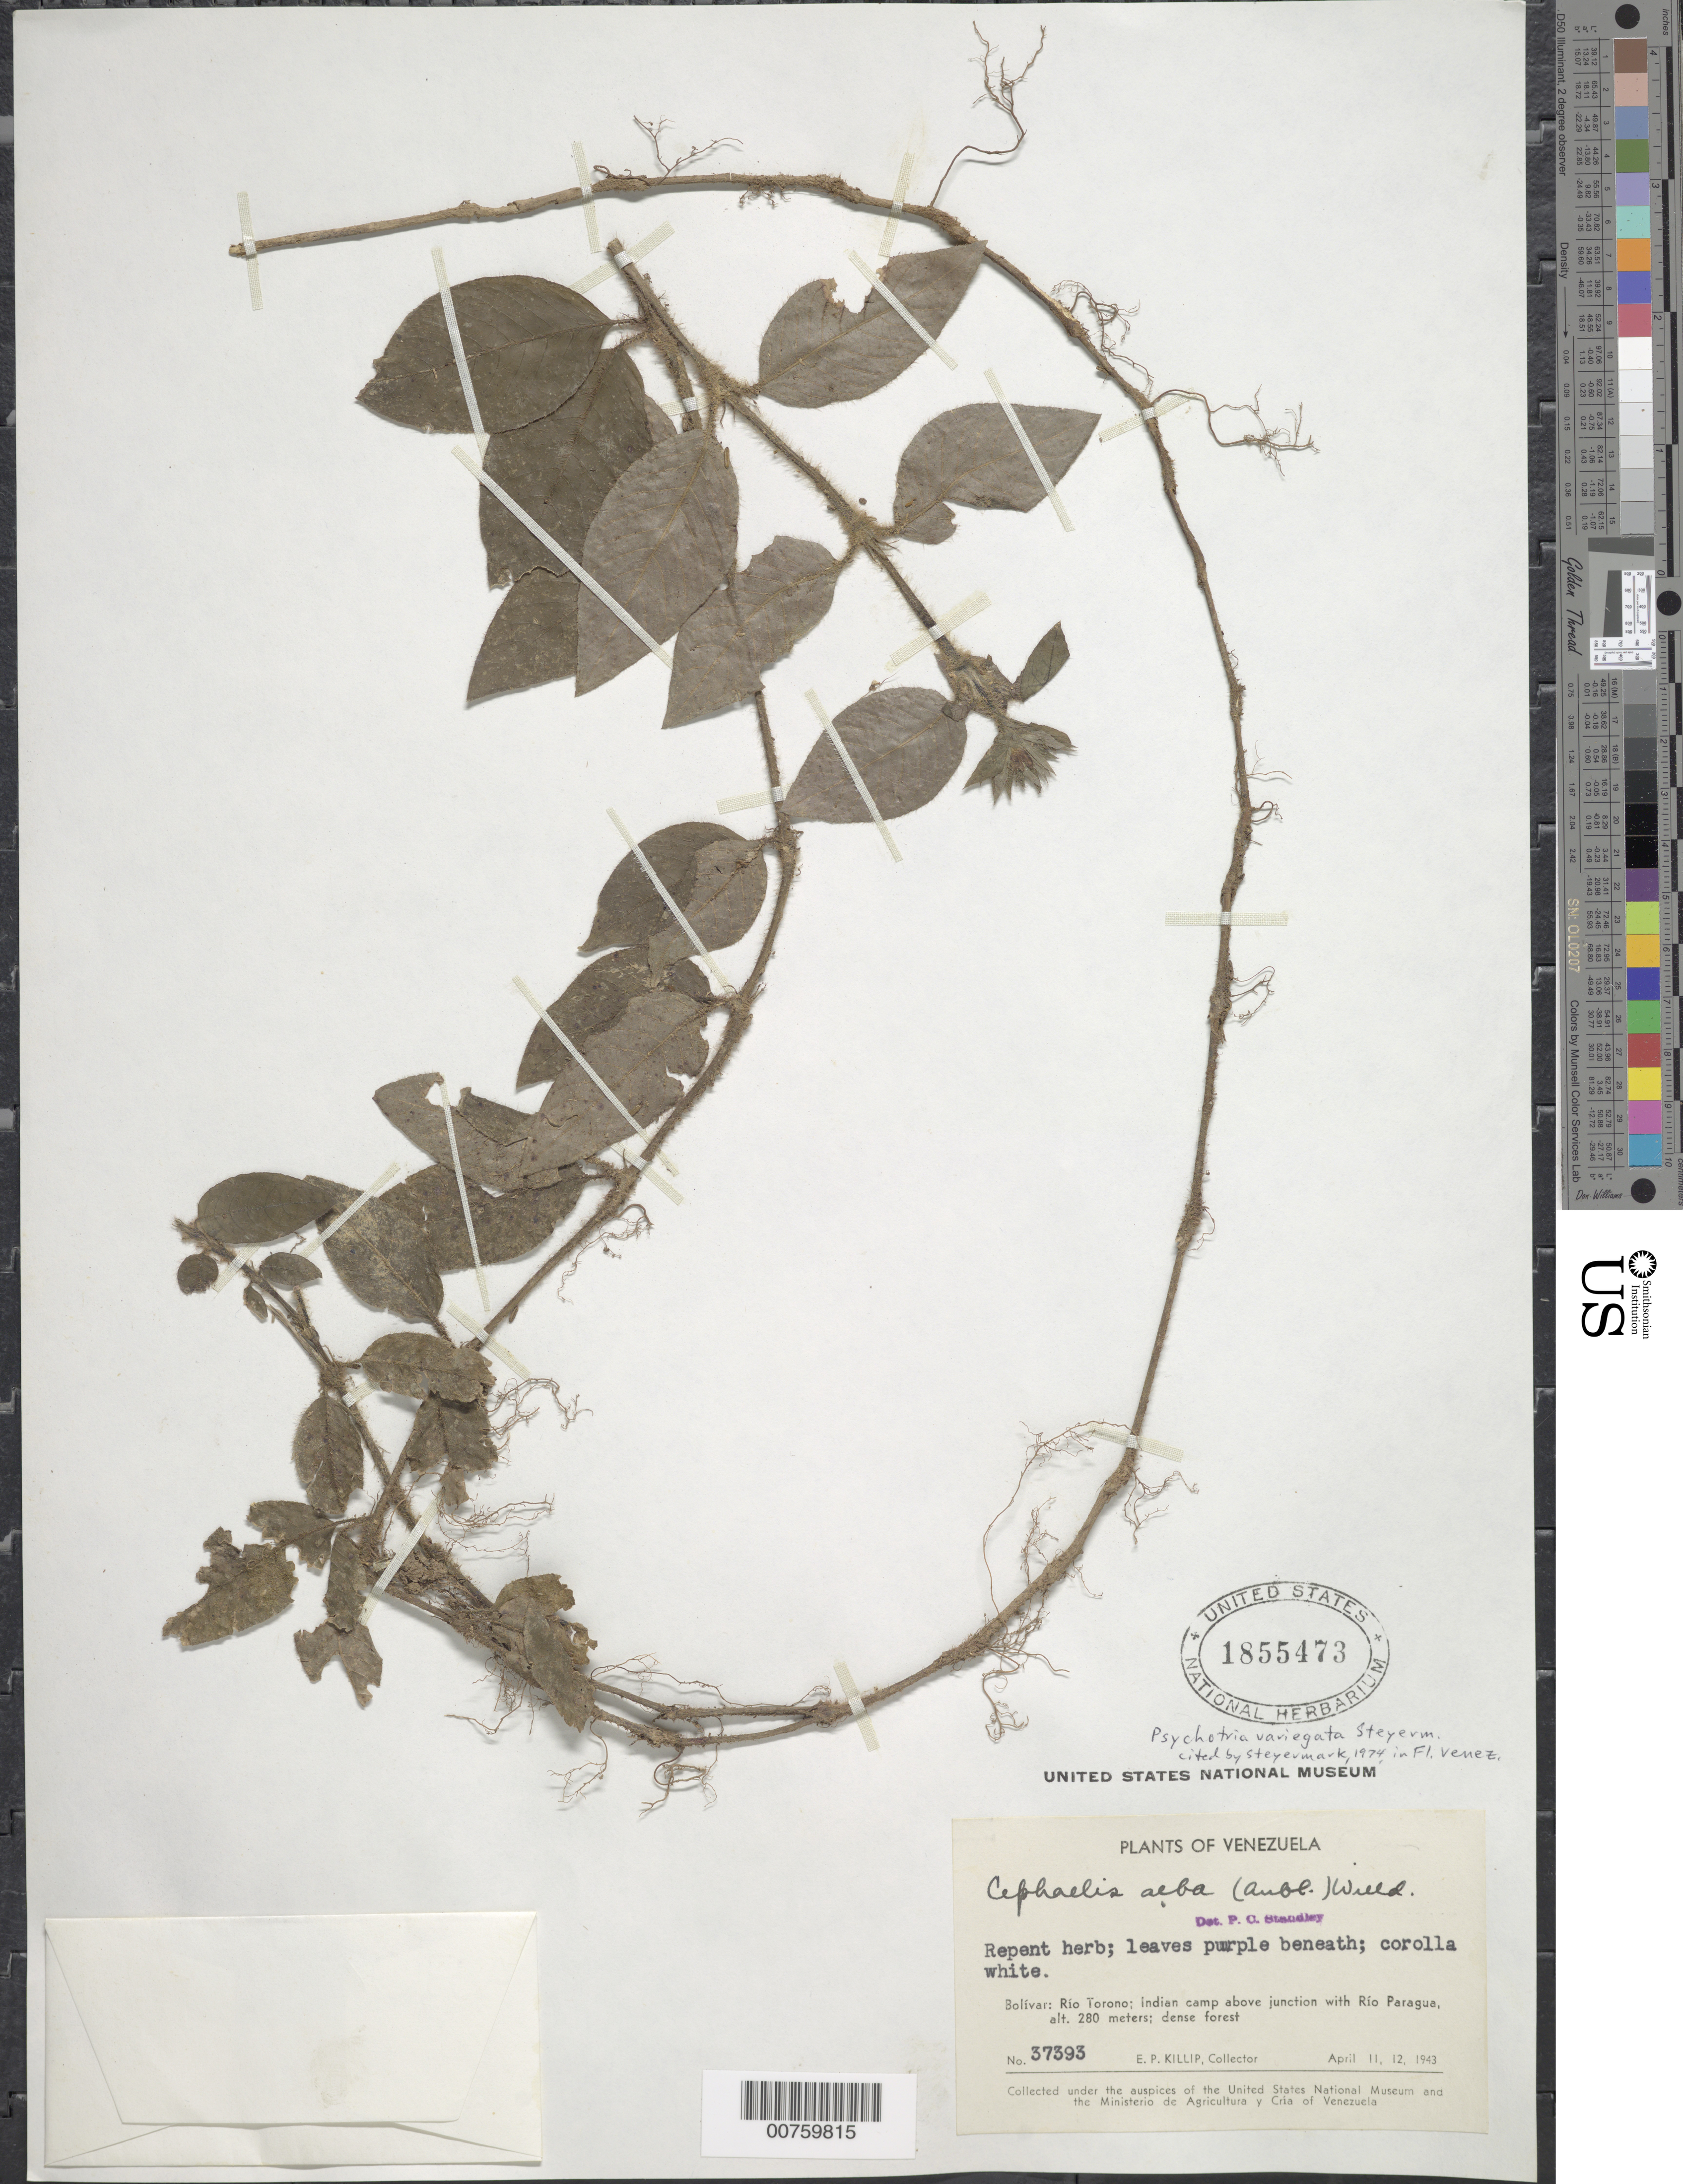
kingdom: Plantae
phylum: Tracheophyta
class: Magnoliopsida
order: Gentianales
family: Rubiaceae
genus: Psychotria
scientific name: Psychotria variegata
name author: Steyerm.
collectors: E. P. Killip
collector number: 37393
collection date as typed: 11-Apr-43 to 12-Apr-43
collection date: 1943-04-11/1943-04-12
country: Venezuela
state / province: Bolívar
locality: Río Torono, Indian camp above junction with Río Paragua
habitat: Dense forest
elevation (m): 280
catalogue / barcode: US 1855473